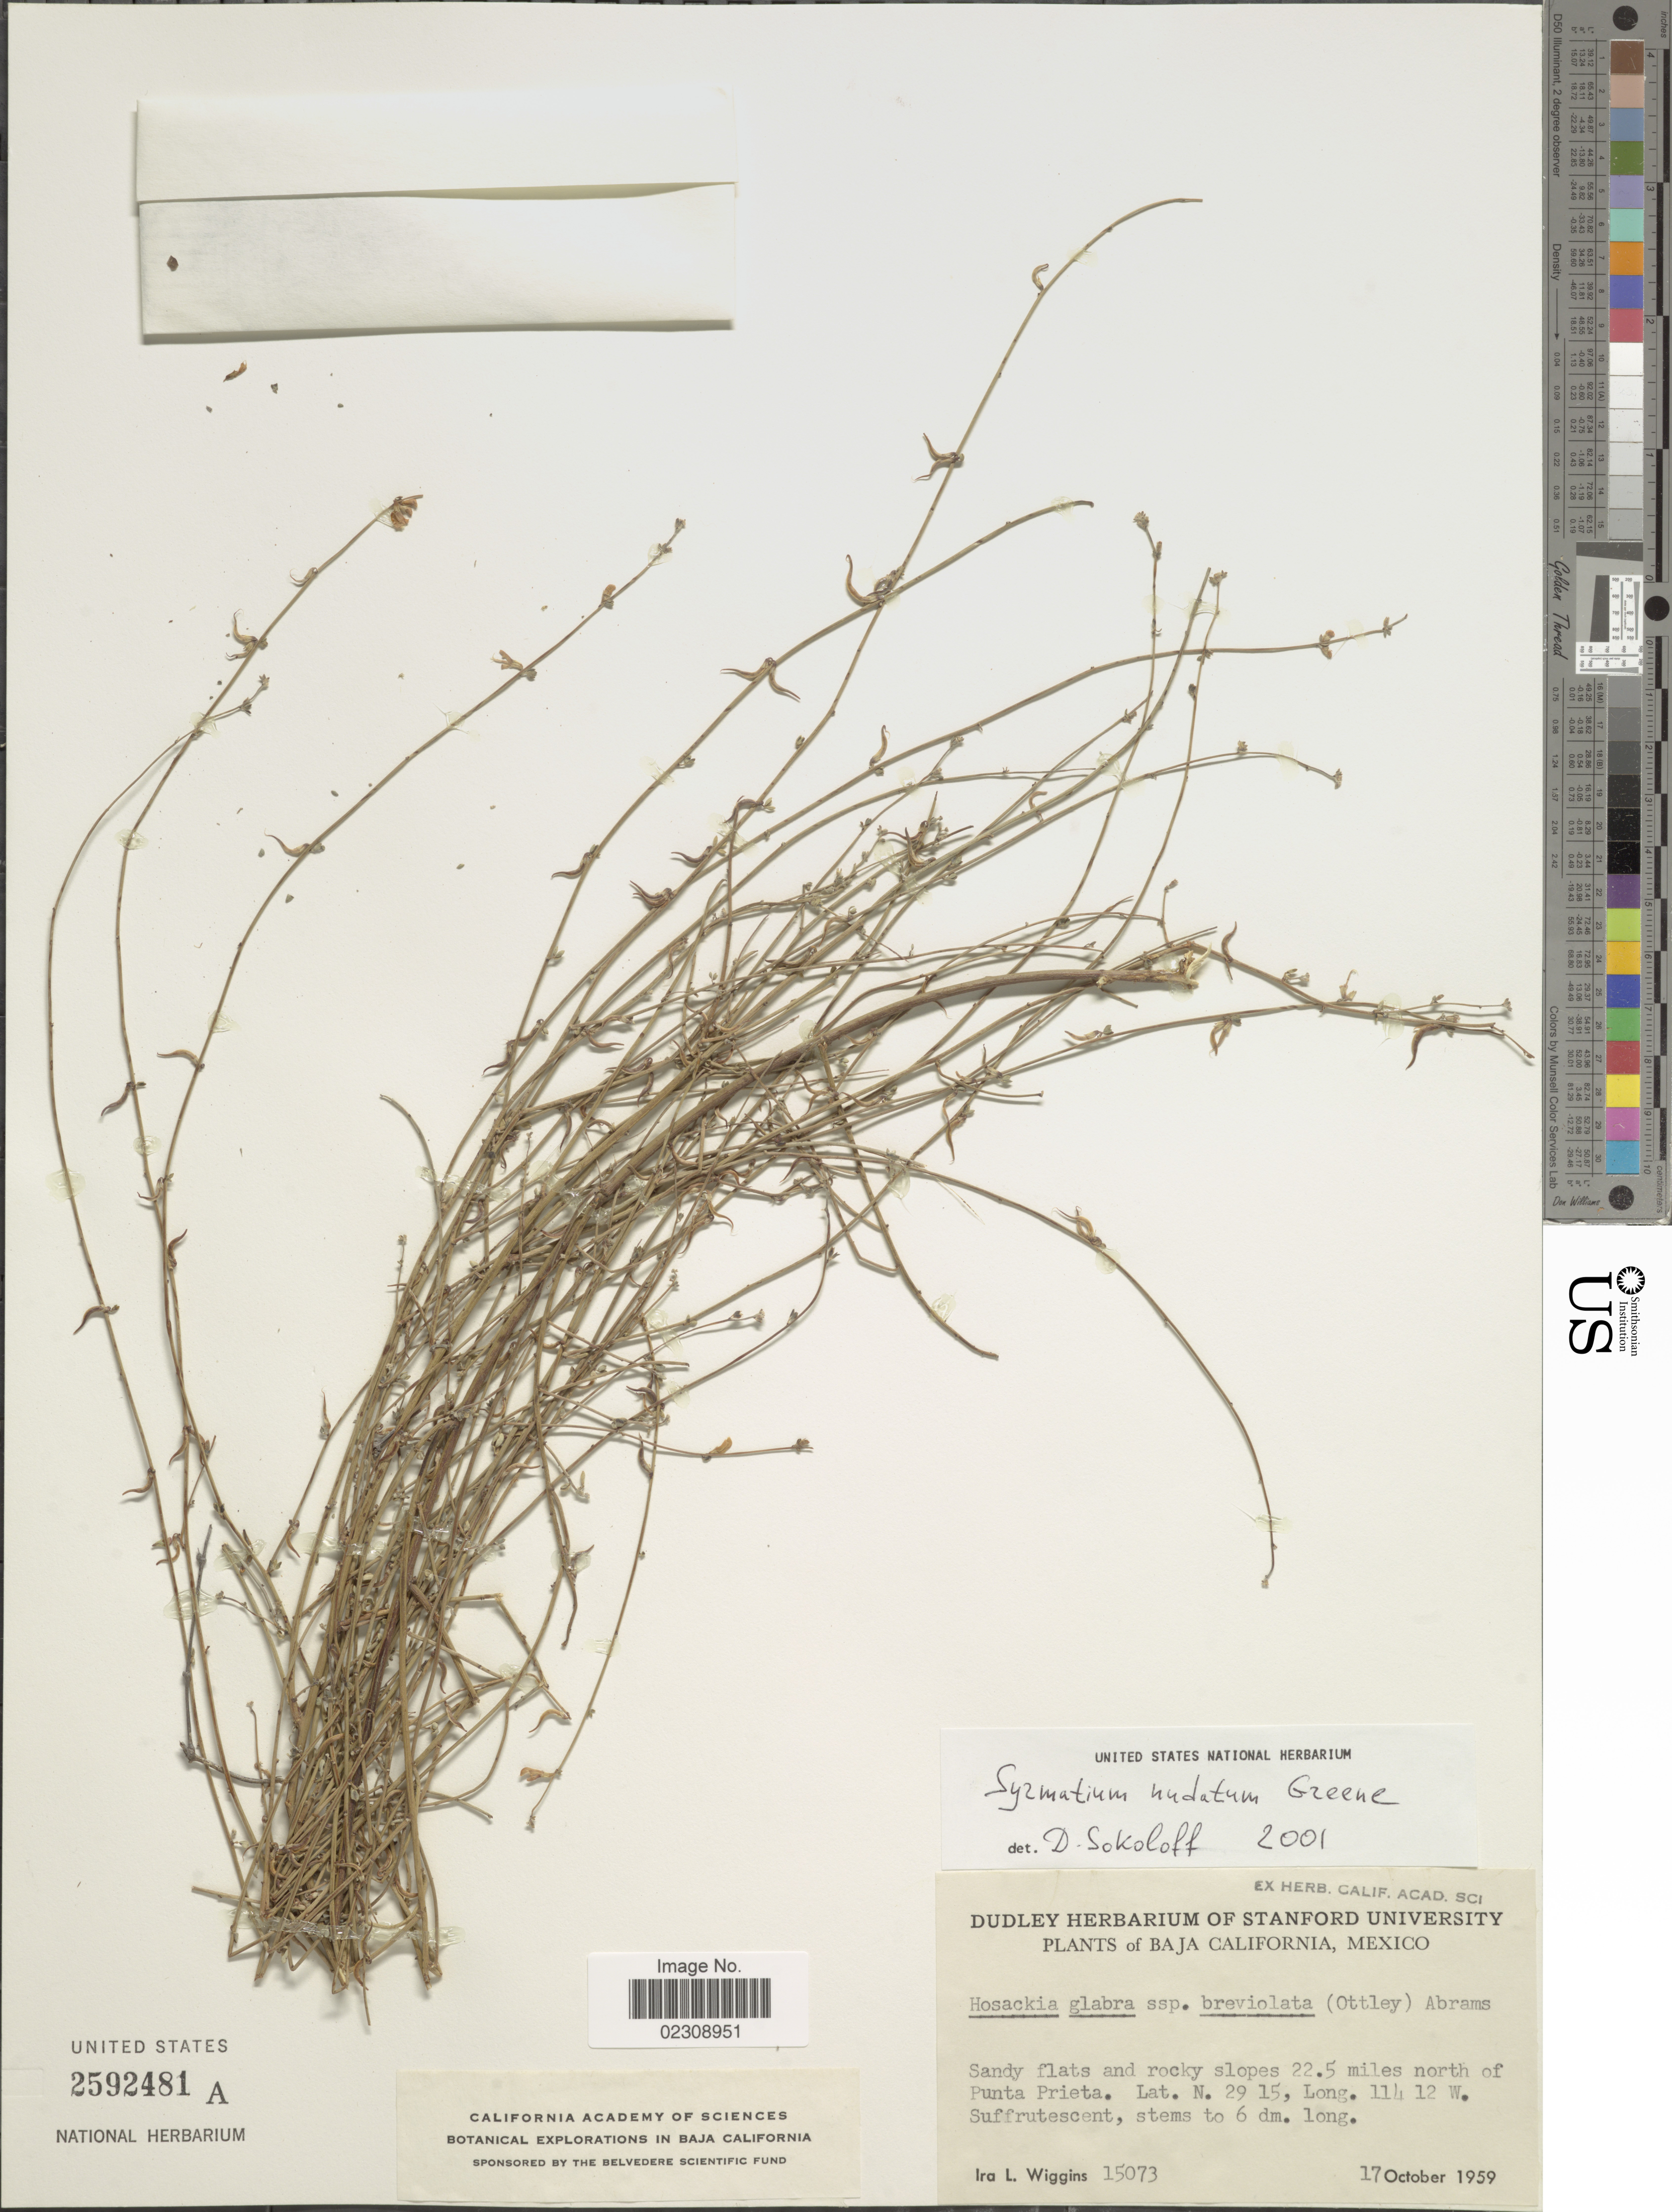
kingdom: Plantae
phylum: Tracheophyta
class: Magnoliopsida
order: Fabales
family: Fabaceae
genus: Syrmatium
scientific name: Syrmatium nudatum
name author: Greene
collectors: I. L. Wiggins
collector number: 15073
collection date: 1959-10-17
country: Mexico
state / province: Baja California Norte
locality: Sandy flats and rocky slopes 22.5 miles north of Punta Prieta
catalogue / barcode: US 2592481A